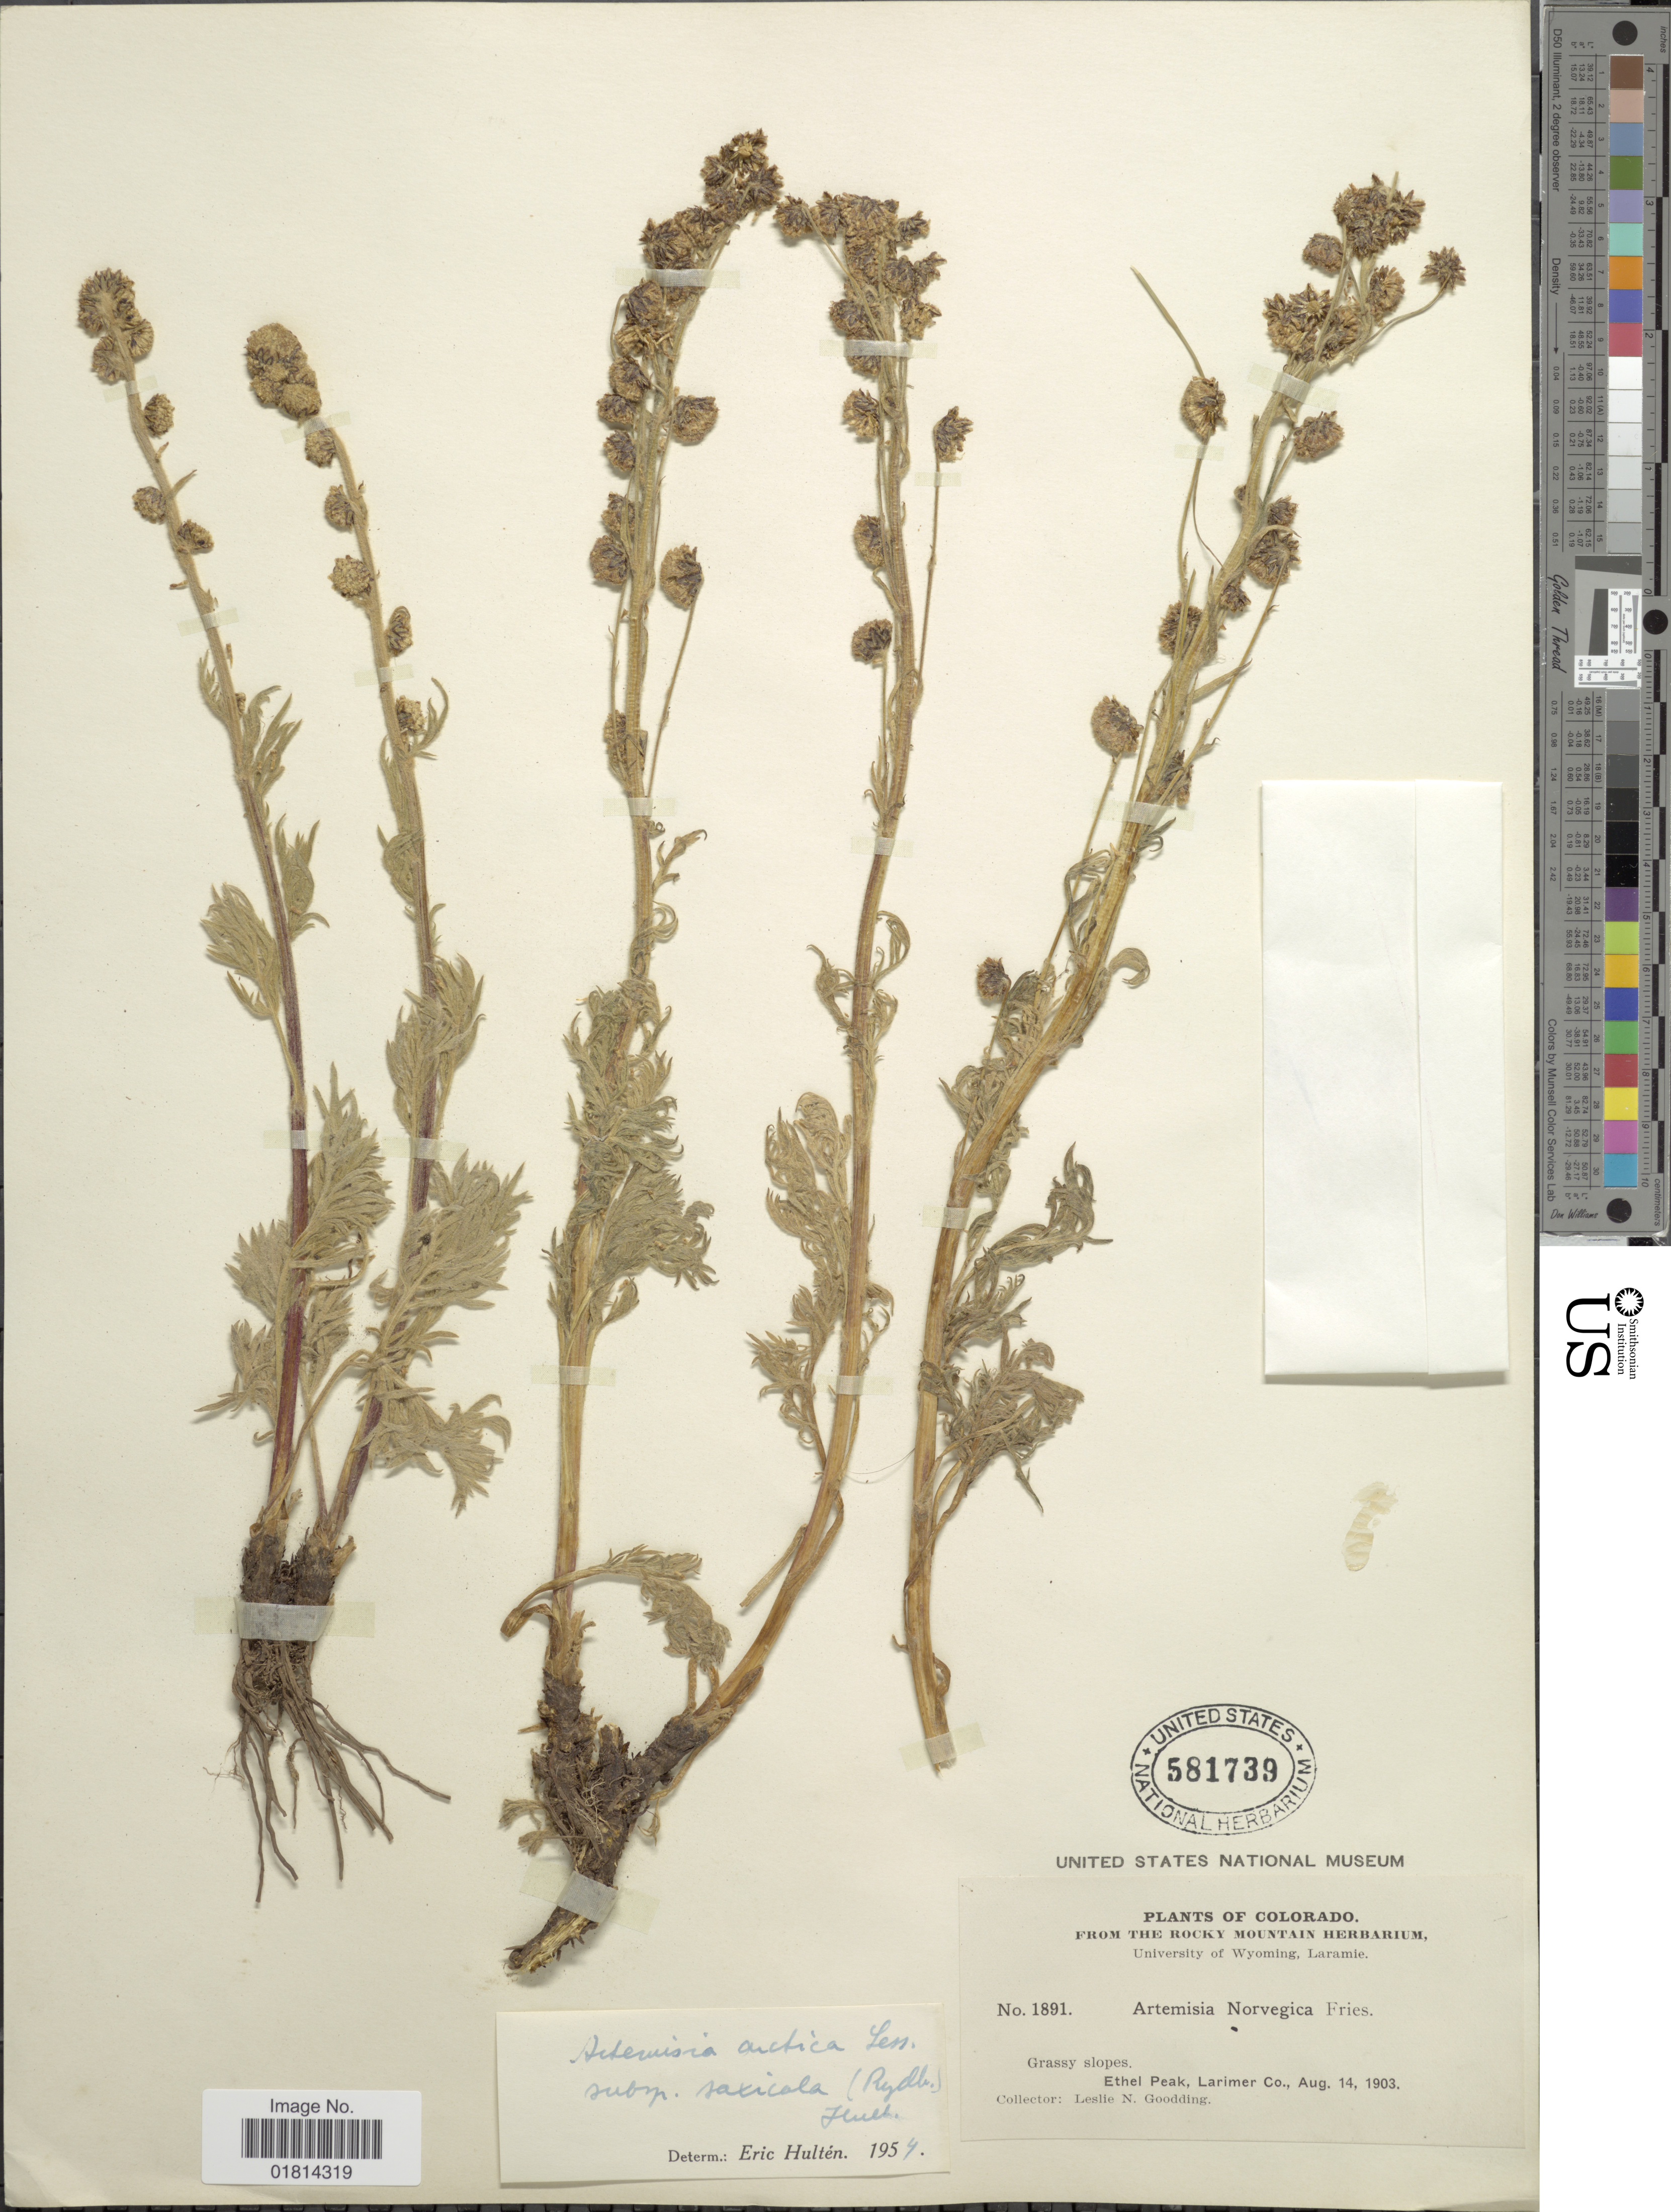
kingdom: Plantae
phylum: Tracheophyta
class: Magnoliopsida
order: Asterales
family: Asteraceae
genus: Artemisia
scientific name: Artemisia arctica subsp. saxicola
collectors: L. N. Goodding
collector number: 1891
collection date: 1903-08-14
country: United States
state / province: Colorado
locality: Grassy slopes. Ethel Peak, Larimer Co.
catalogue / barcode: US 581739